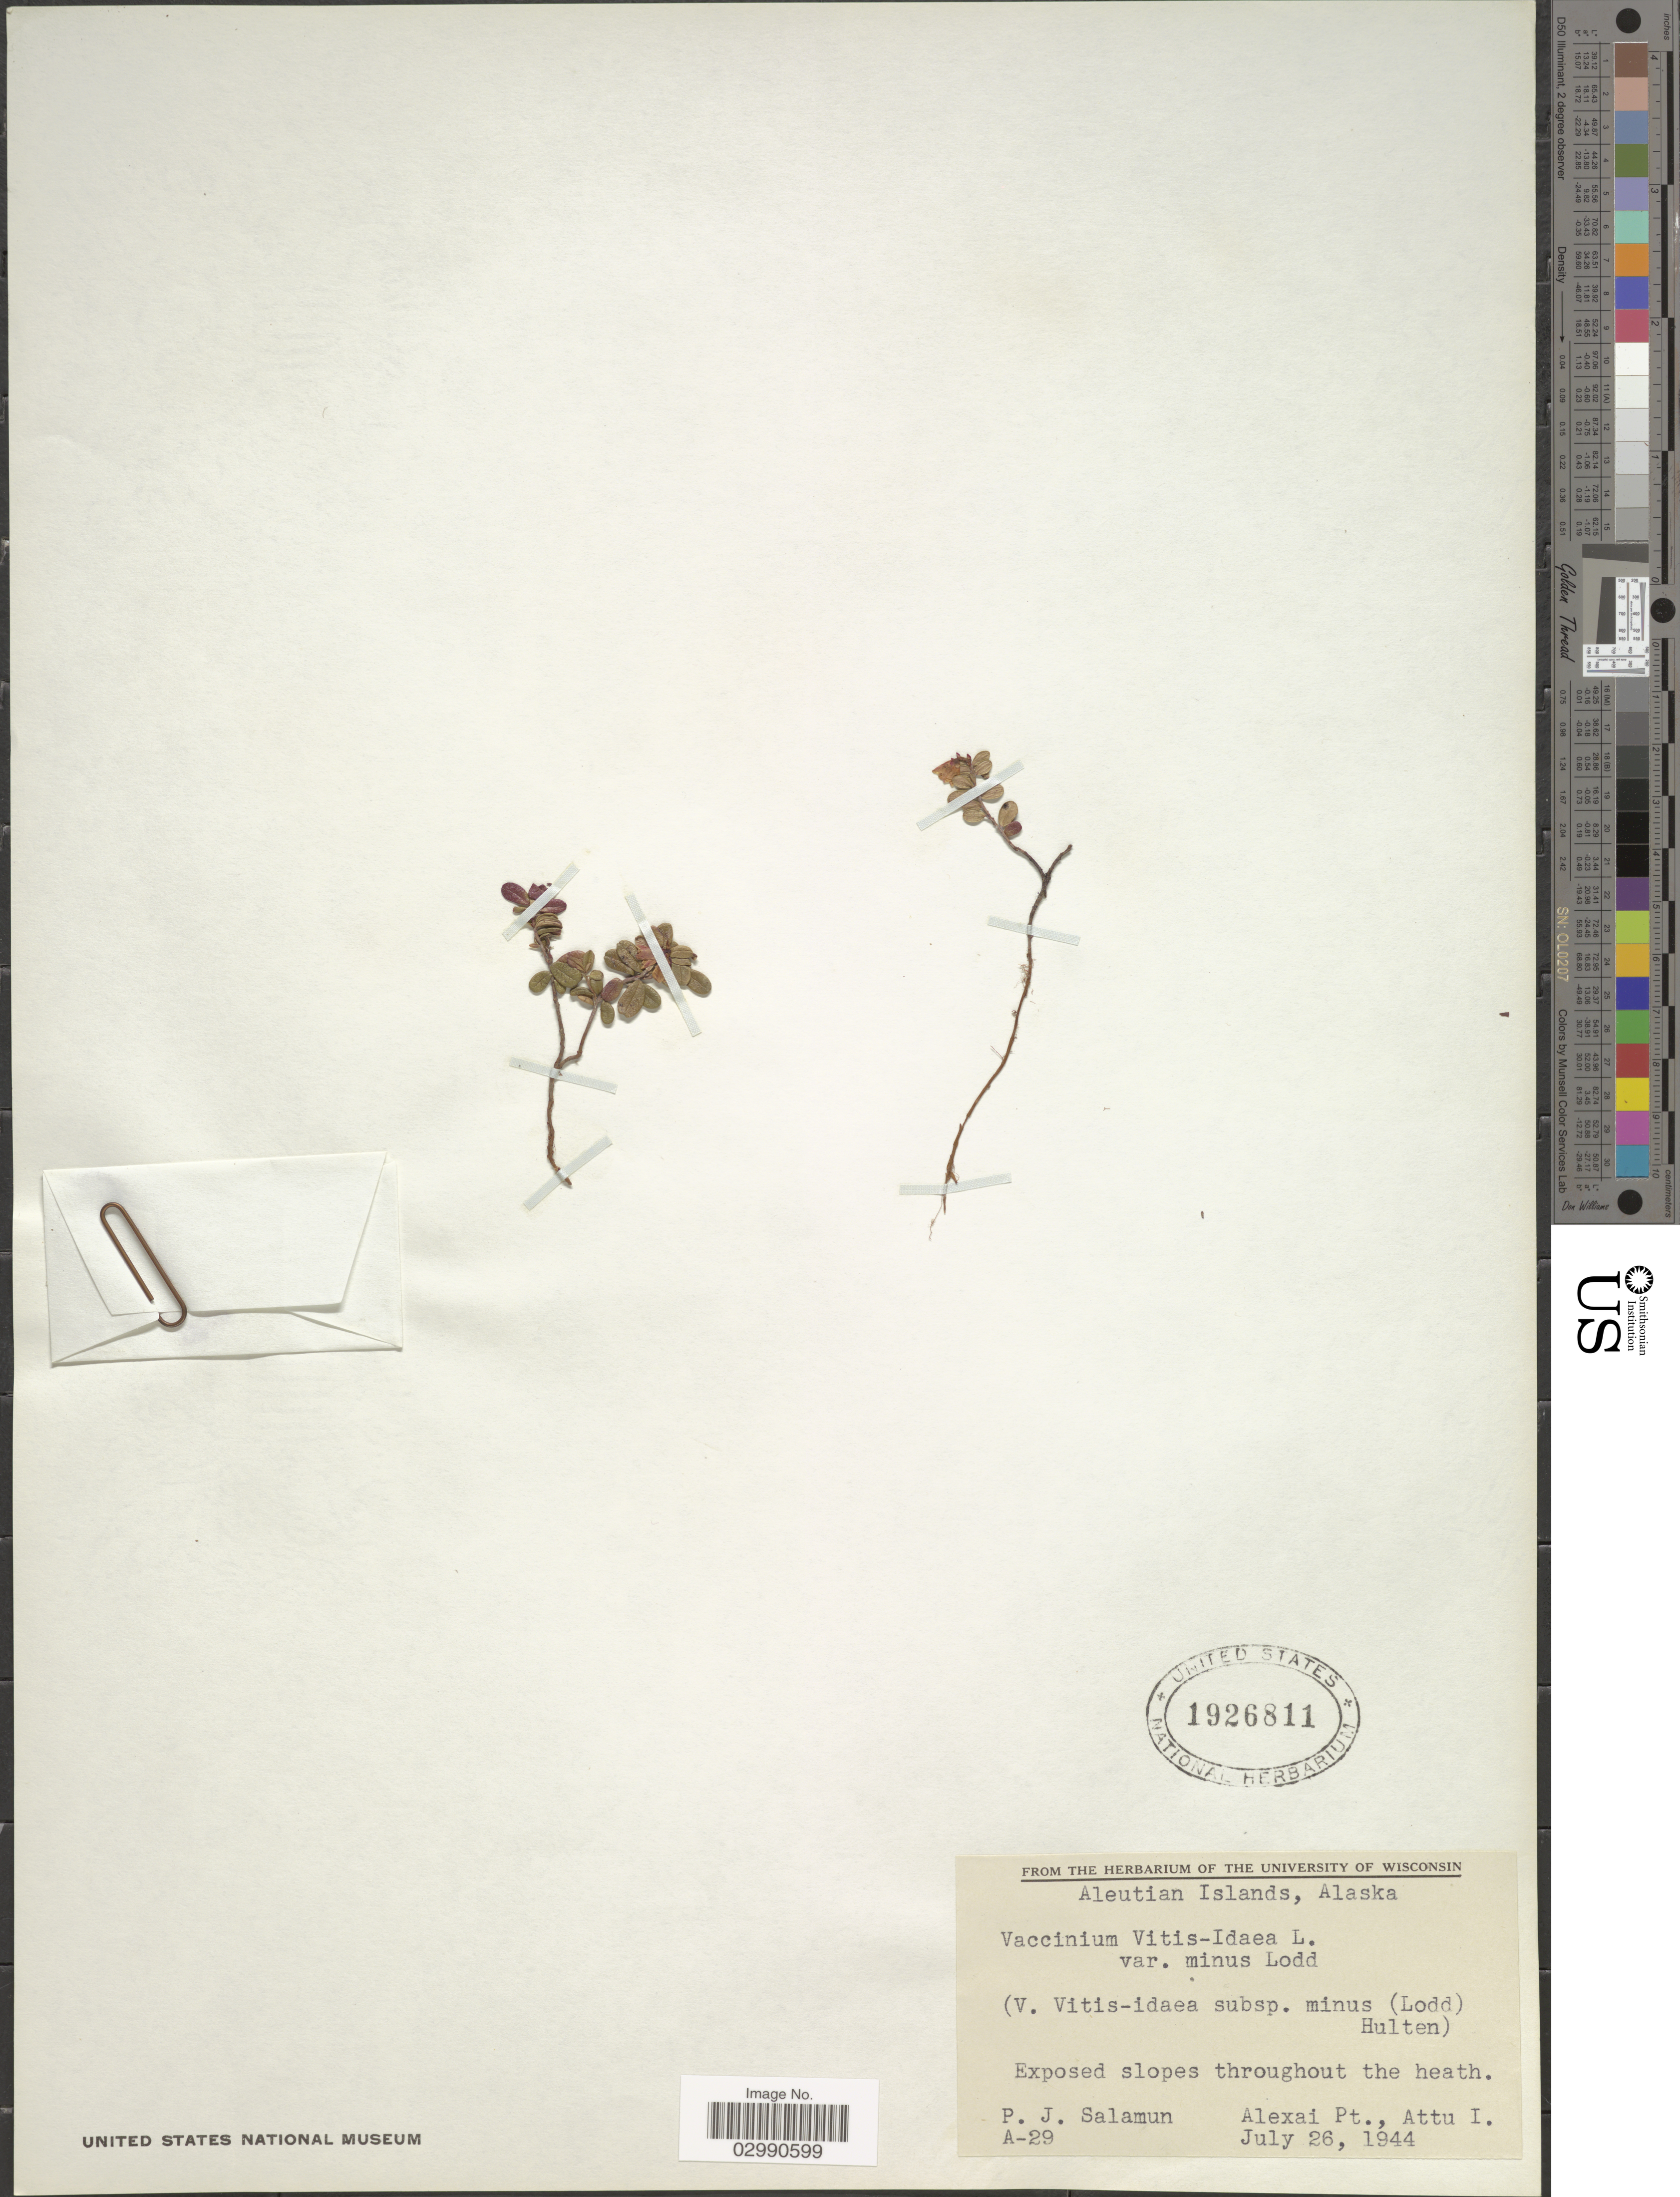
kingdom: Plantae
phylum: Tracheophyta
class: Magnoliopsida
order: Ericales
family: Ericaceae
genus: Vaccinium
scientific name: Vaccinium vitis-idaea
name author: L.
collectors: P. Salamun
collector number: A-29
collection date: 1944-07-26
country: United States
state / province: Alaska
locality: Aleutian Islands. Alexai Pt., Attu I.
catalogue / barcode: US 1926811